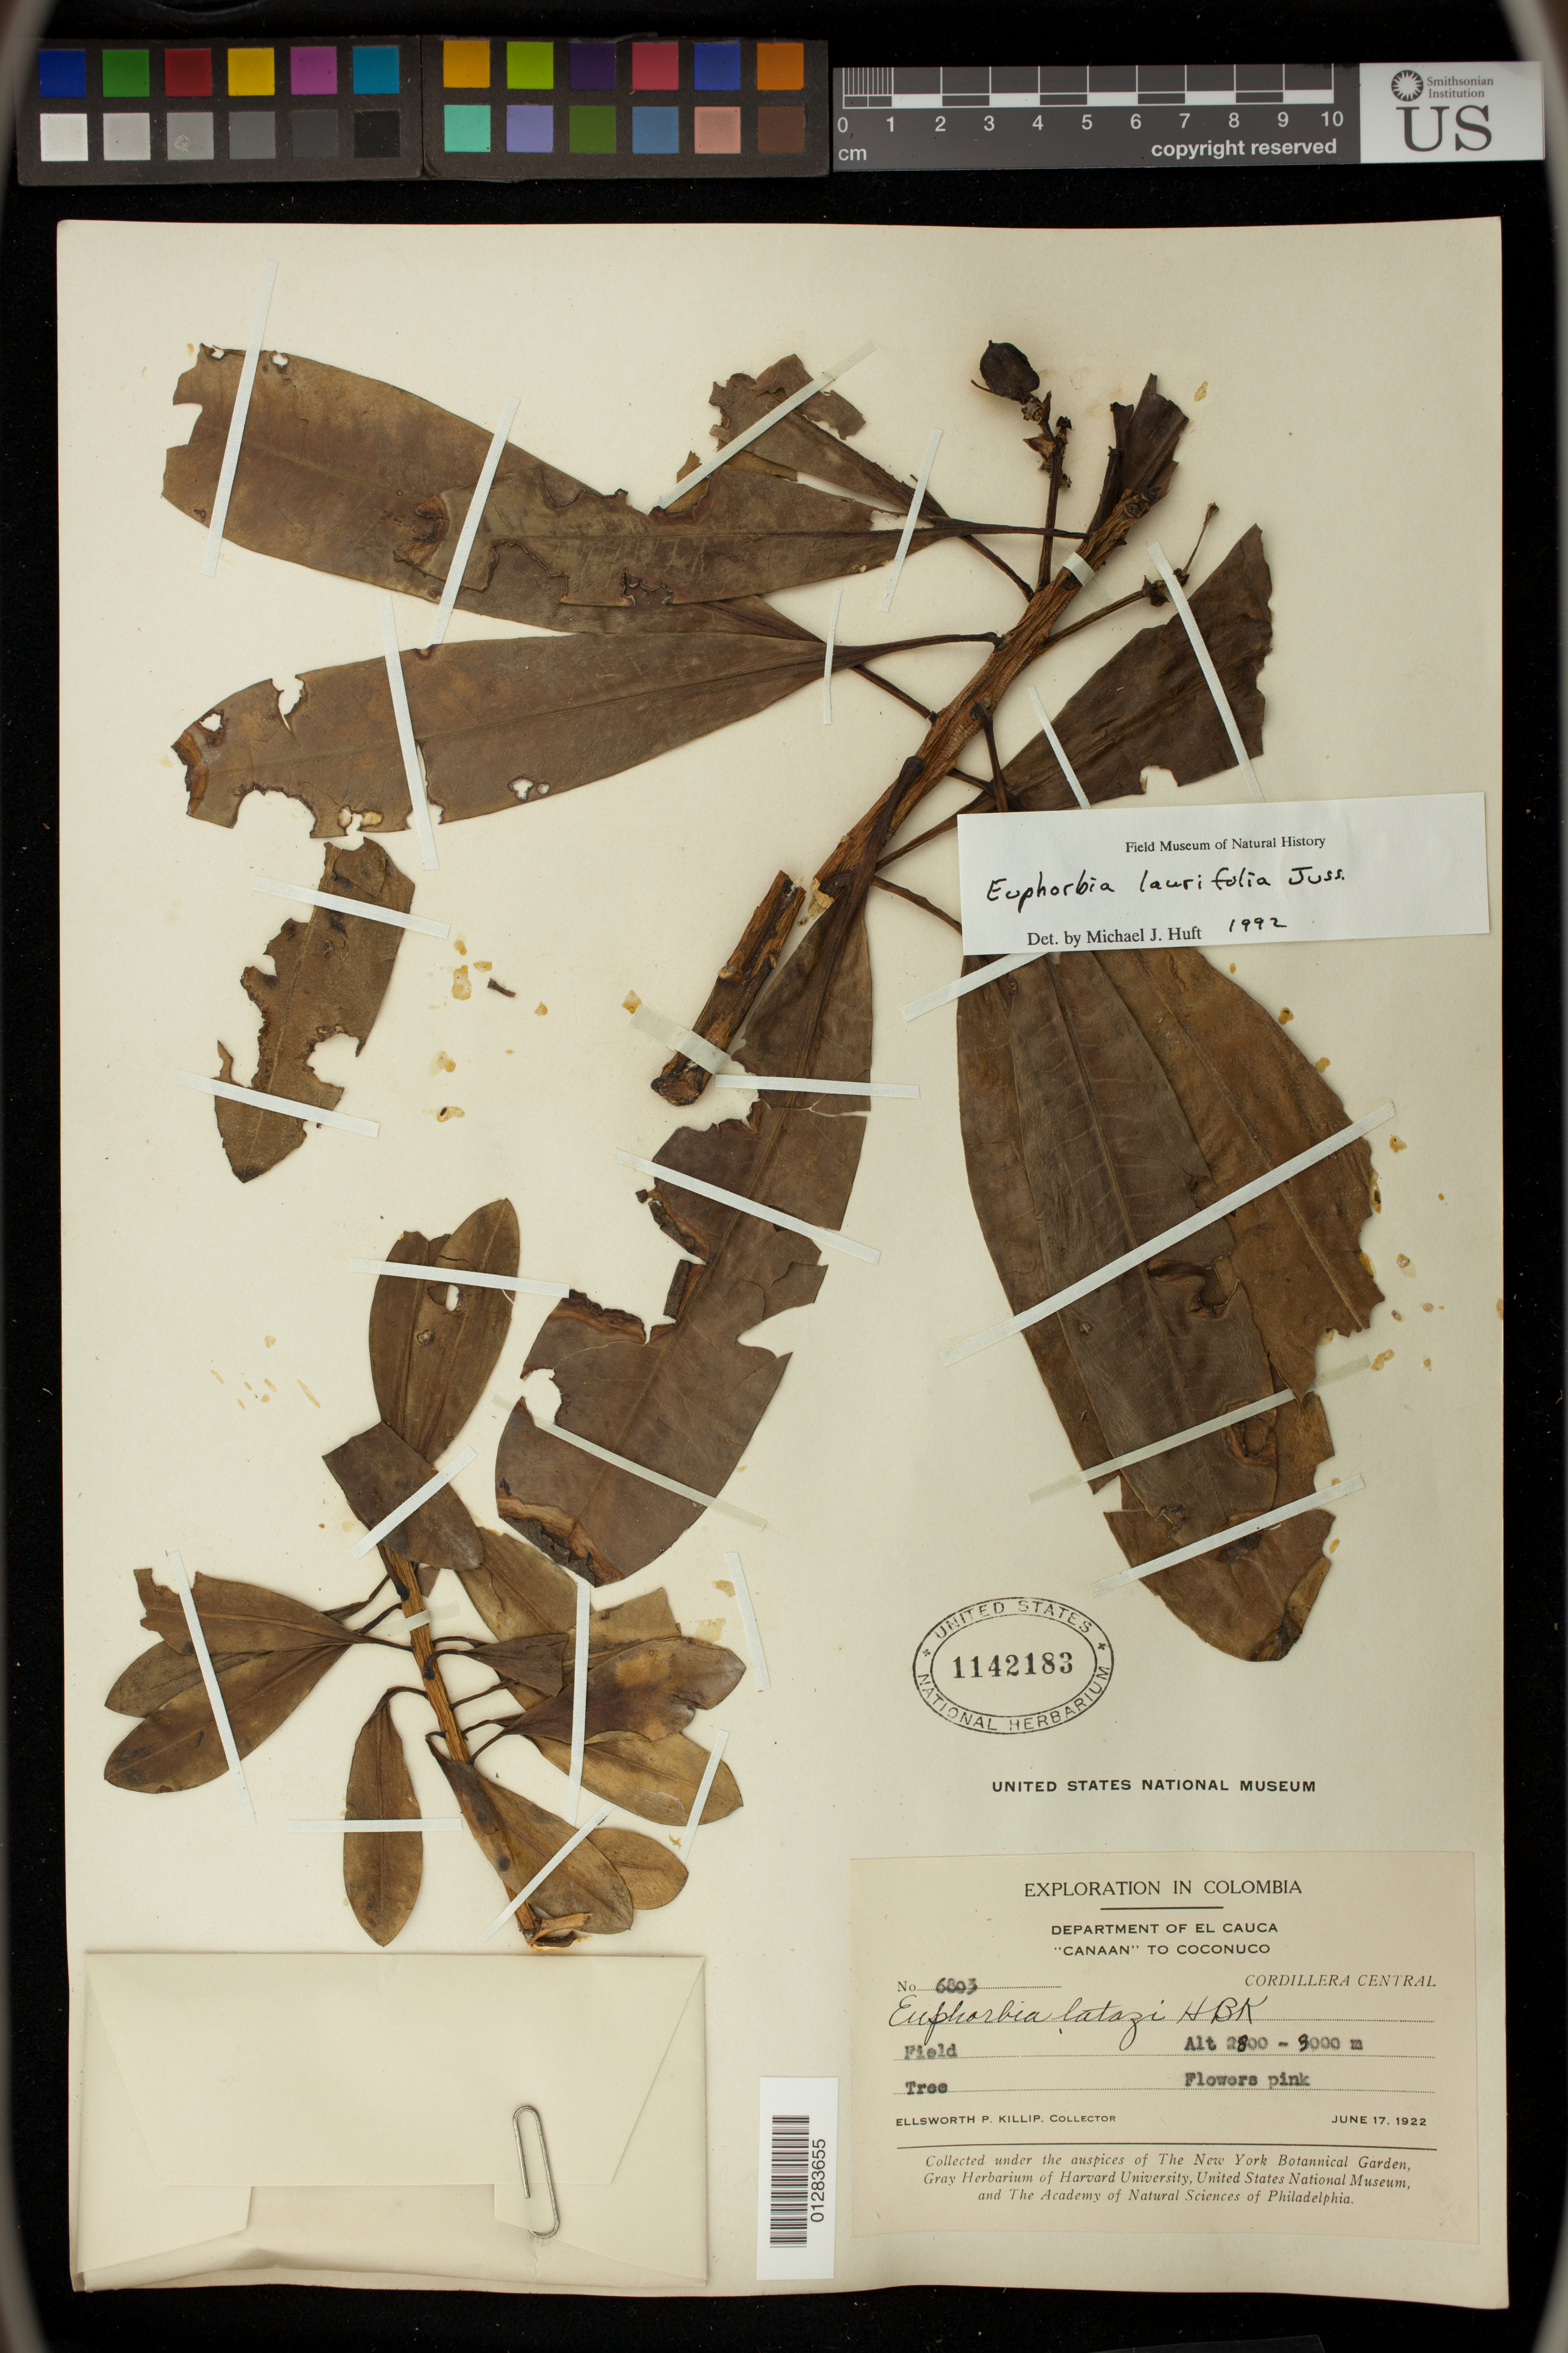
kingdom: Plantae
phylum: Tracheophyta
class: Magnoliopsida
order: Malpighiales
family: Euphorbiaceae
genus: Euphorbia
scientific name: Euphorbia laurifolia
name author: Juss. ex Lam.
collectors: E. P. Killip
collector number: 6803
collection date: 1922-06-16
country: Colombia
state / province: Cauca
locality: Cordillera Central, "Canaan" to Coconuco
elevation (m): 2800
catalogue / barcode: US 1142183